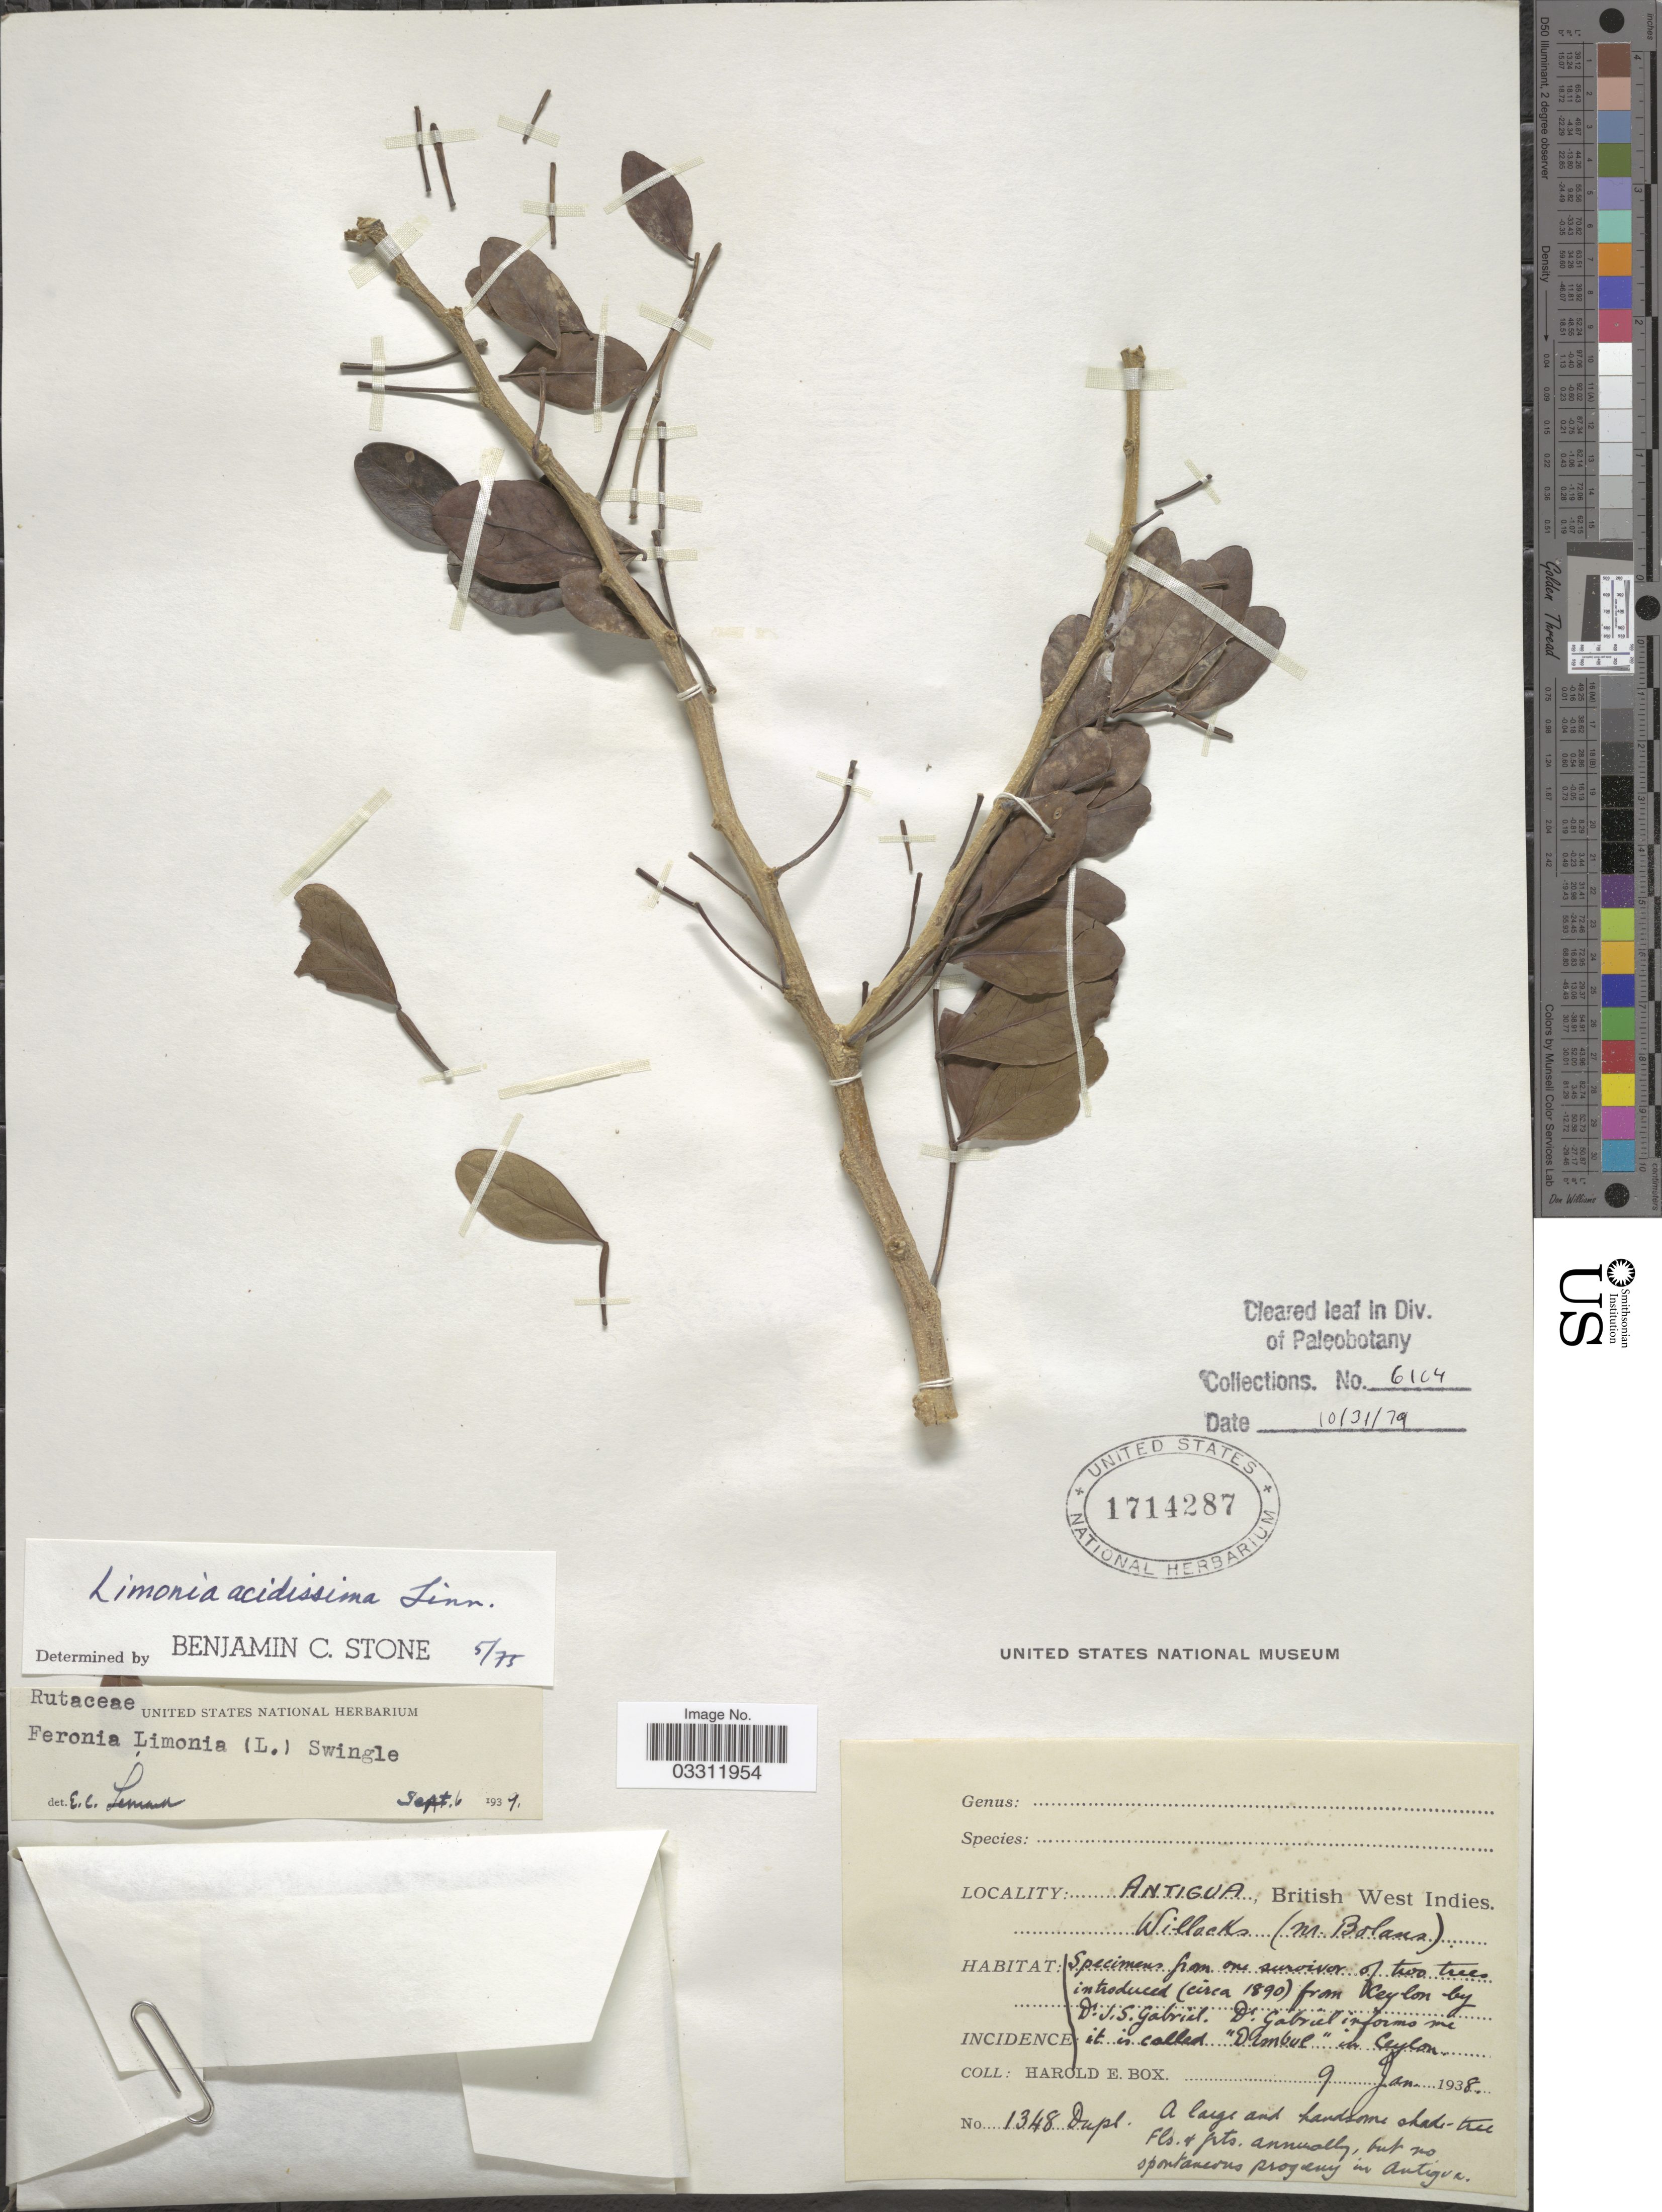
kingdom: Plantae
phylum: Tracheophyta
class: Magnoliopsida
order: Sapindales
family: Rutaceae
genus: Limonia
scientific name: Limonia acidissima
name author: L.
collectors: H. E. Box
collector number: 1348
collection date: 1938-01-09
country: Antigua and Barbuda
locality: Antigua, British West Indies, Willacks (nr. Bolans).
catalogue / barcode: US 1714287